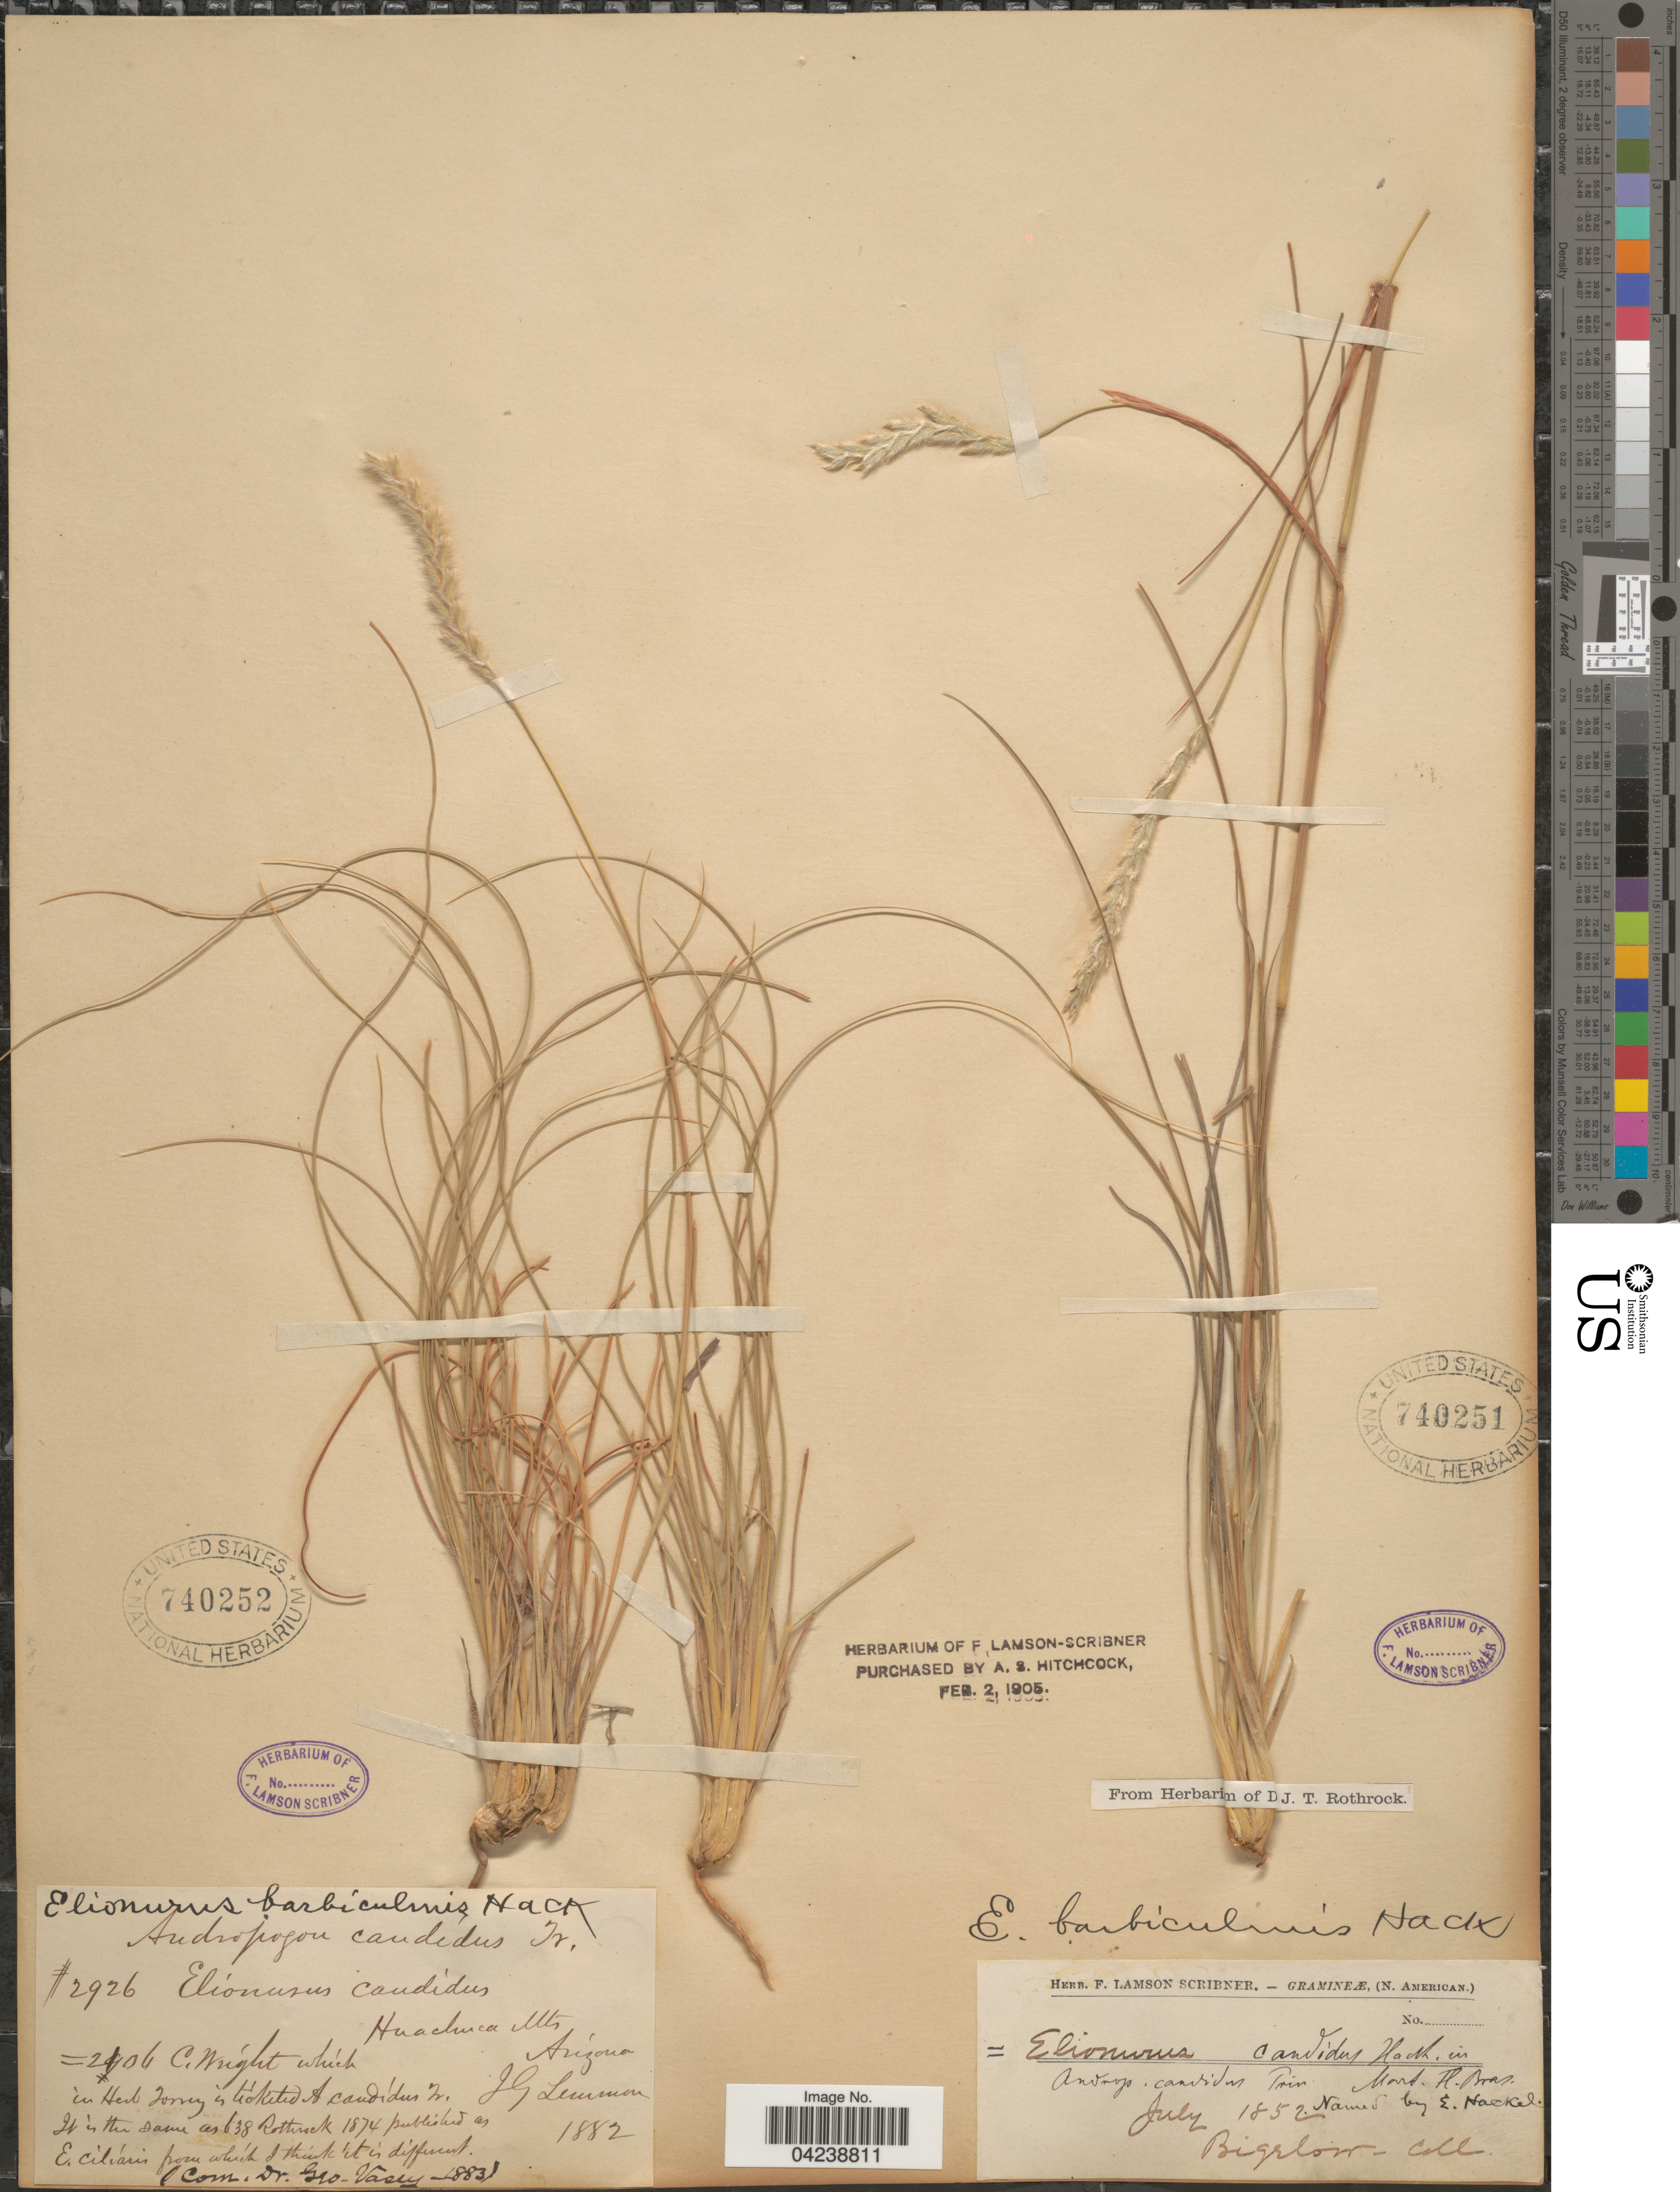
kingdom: Plantae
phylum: Tracheophyta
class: Liliopsida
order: Poales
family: Poaceae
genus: Elionurus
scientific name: Elionurus barbiculmis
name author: Hack. in A. DC.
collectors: J. Lemmon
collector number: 2926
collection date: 1882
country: United States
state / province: Arizona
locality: Huachuca Mts.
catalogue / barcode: US 740252